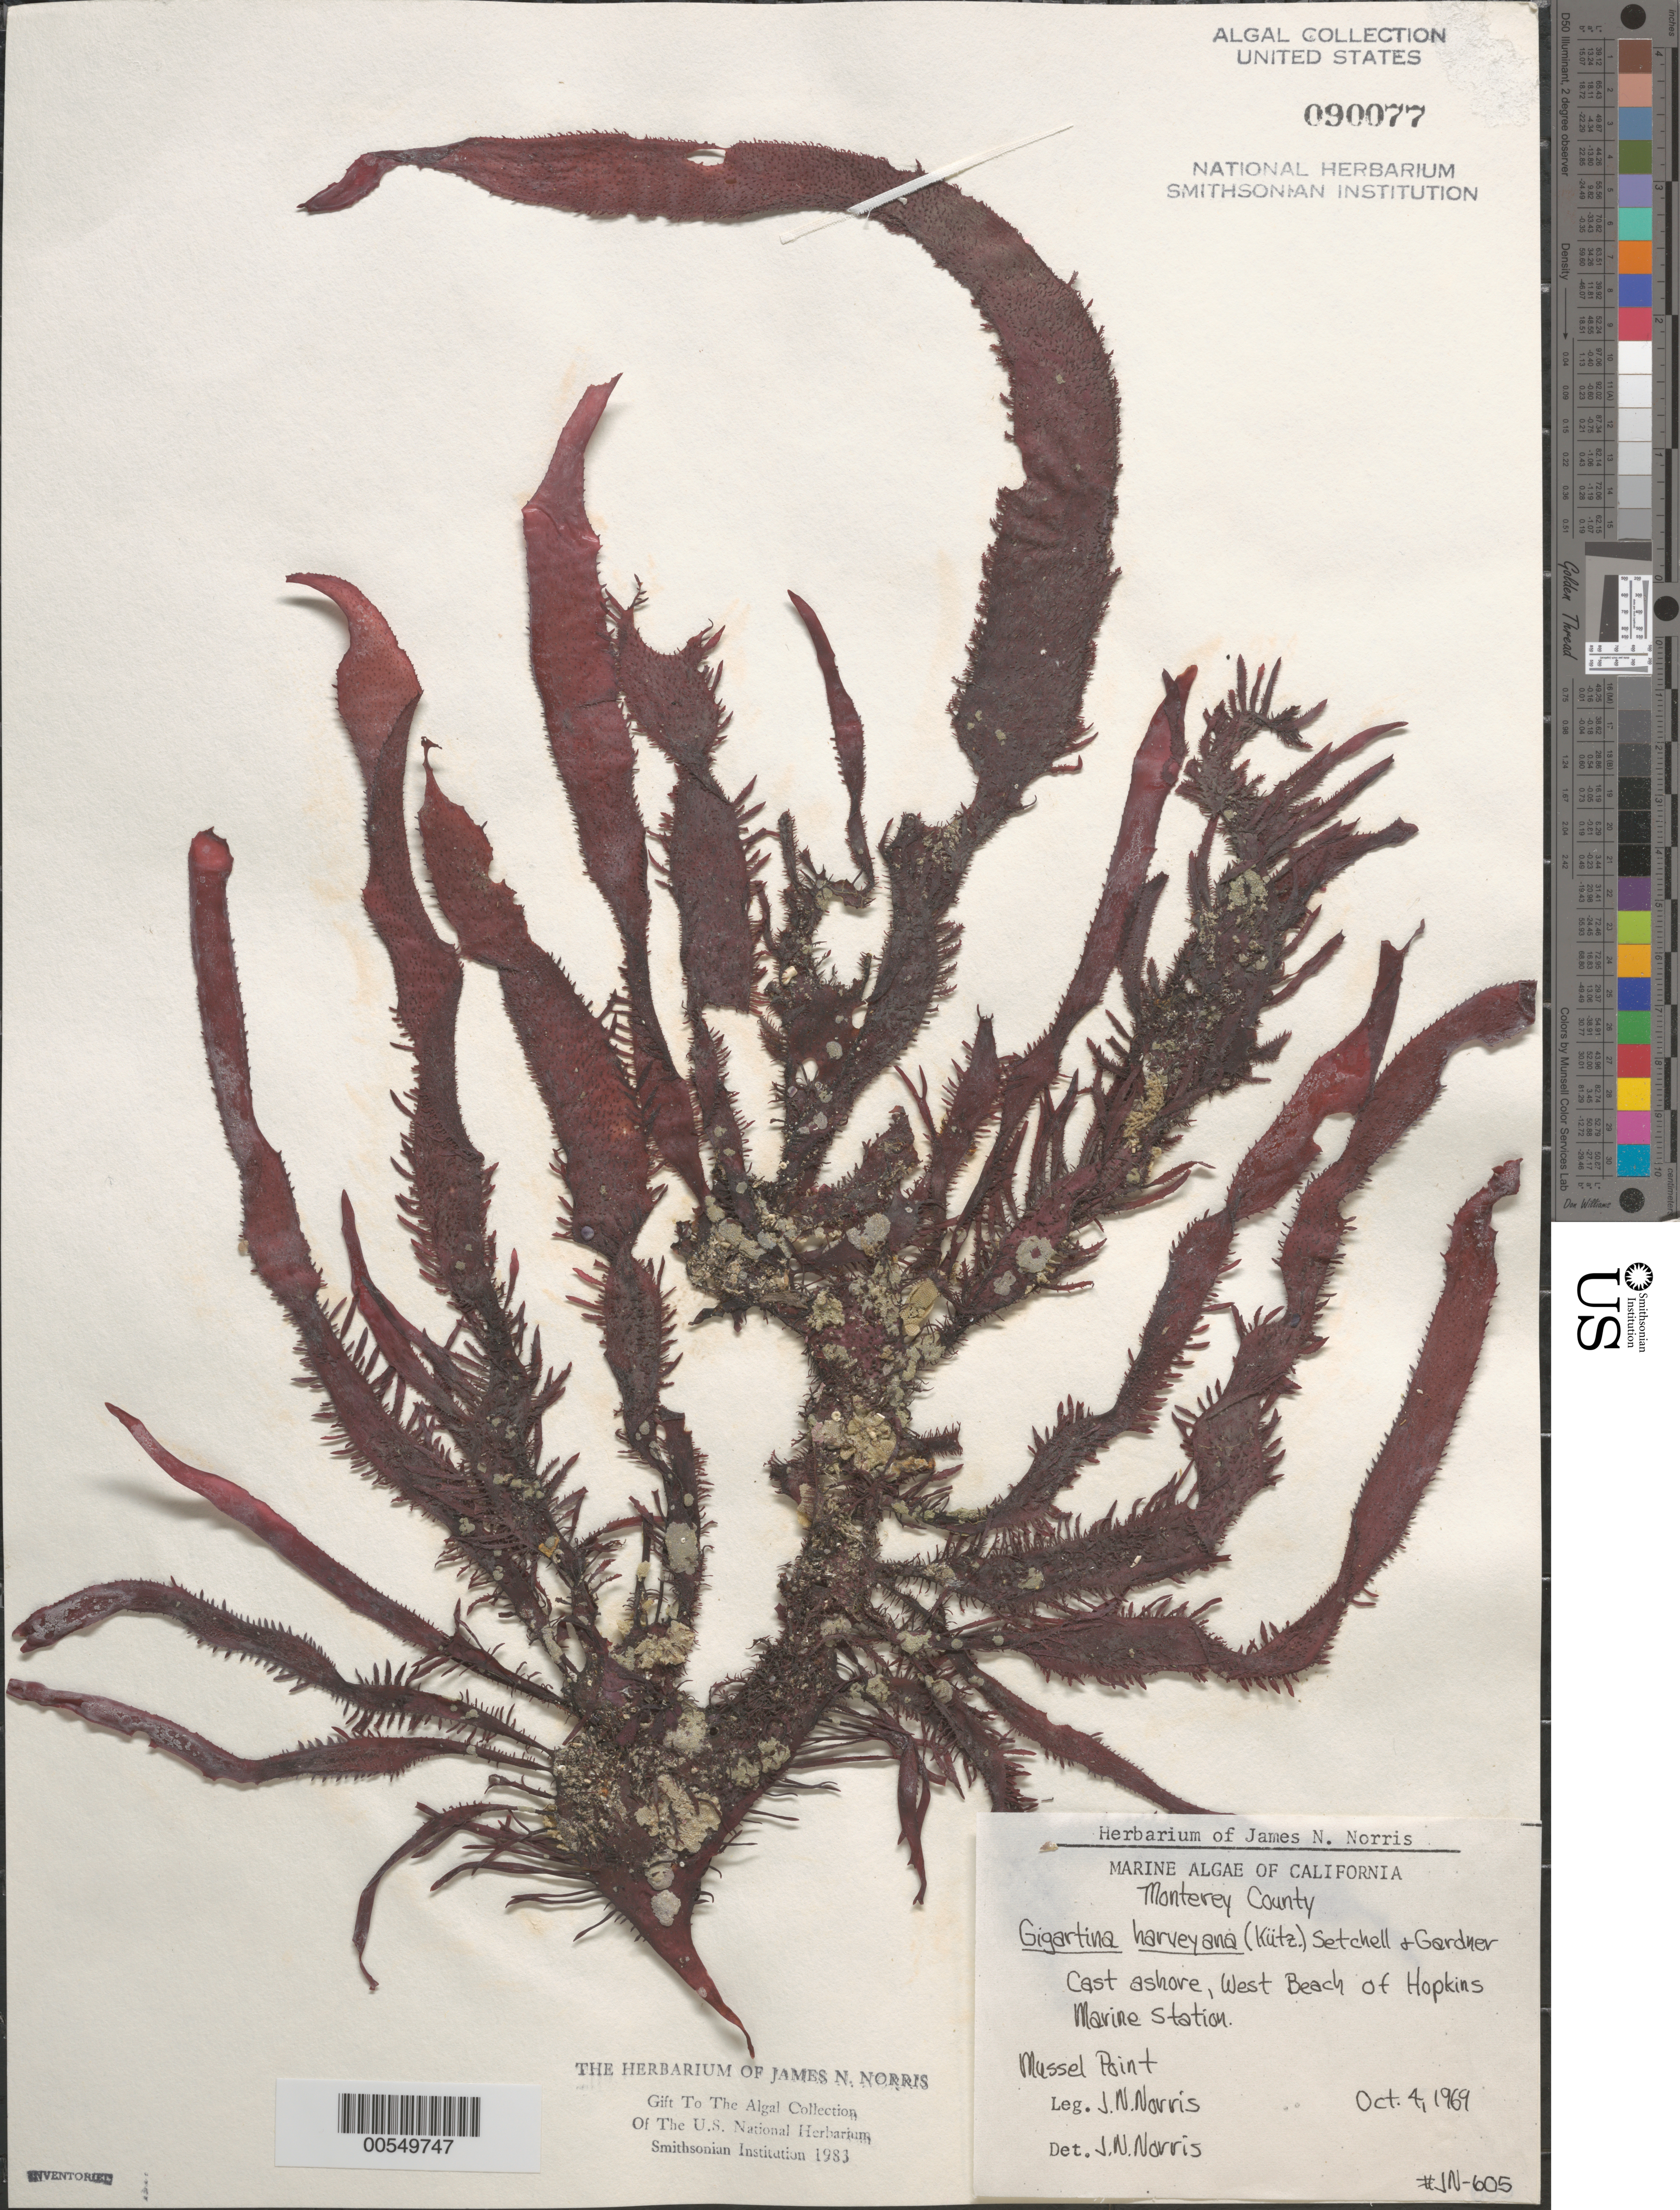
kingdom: Plantae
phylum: Rhodophyta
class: Florideophyceae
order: Gigartinales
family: Gigartinaceae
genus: Chondracanthus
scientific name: Chondracanthus harveyanus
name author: (Kütz.) Guiry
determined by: Algae name updating Project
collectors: J. N. Norris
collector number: JN-605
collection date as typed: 04 Oct 1969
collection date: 1969-10-04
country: United States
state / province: California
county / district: Monterey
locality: West beach, Hopkins Marine Station, Mussel Point, Pacific Grove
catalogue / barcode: US 90077